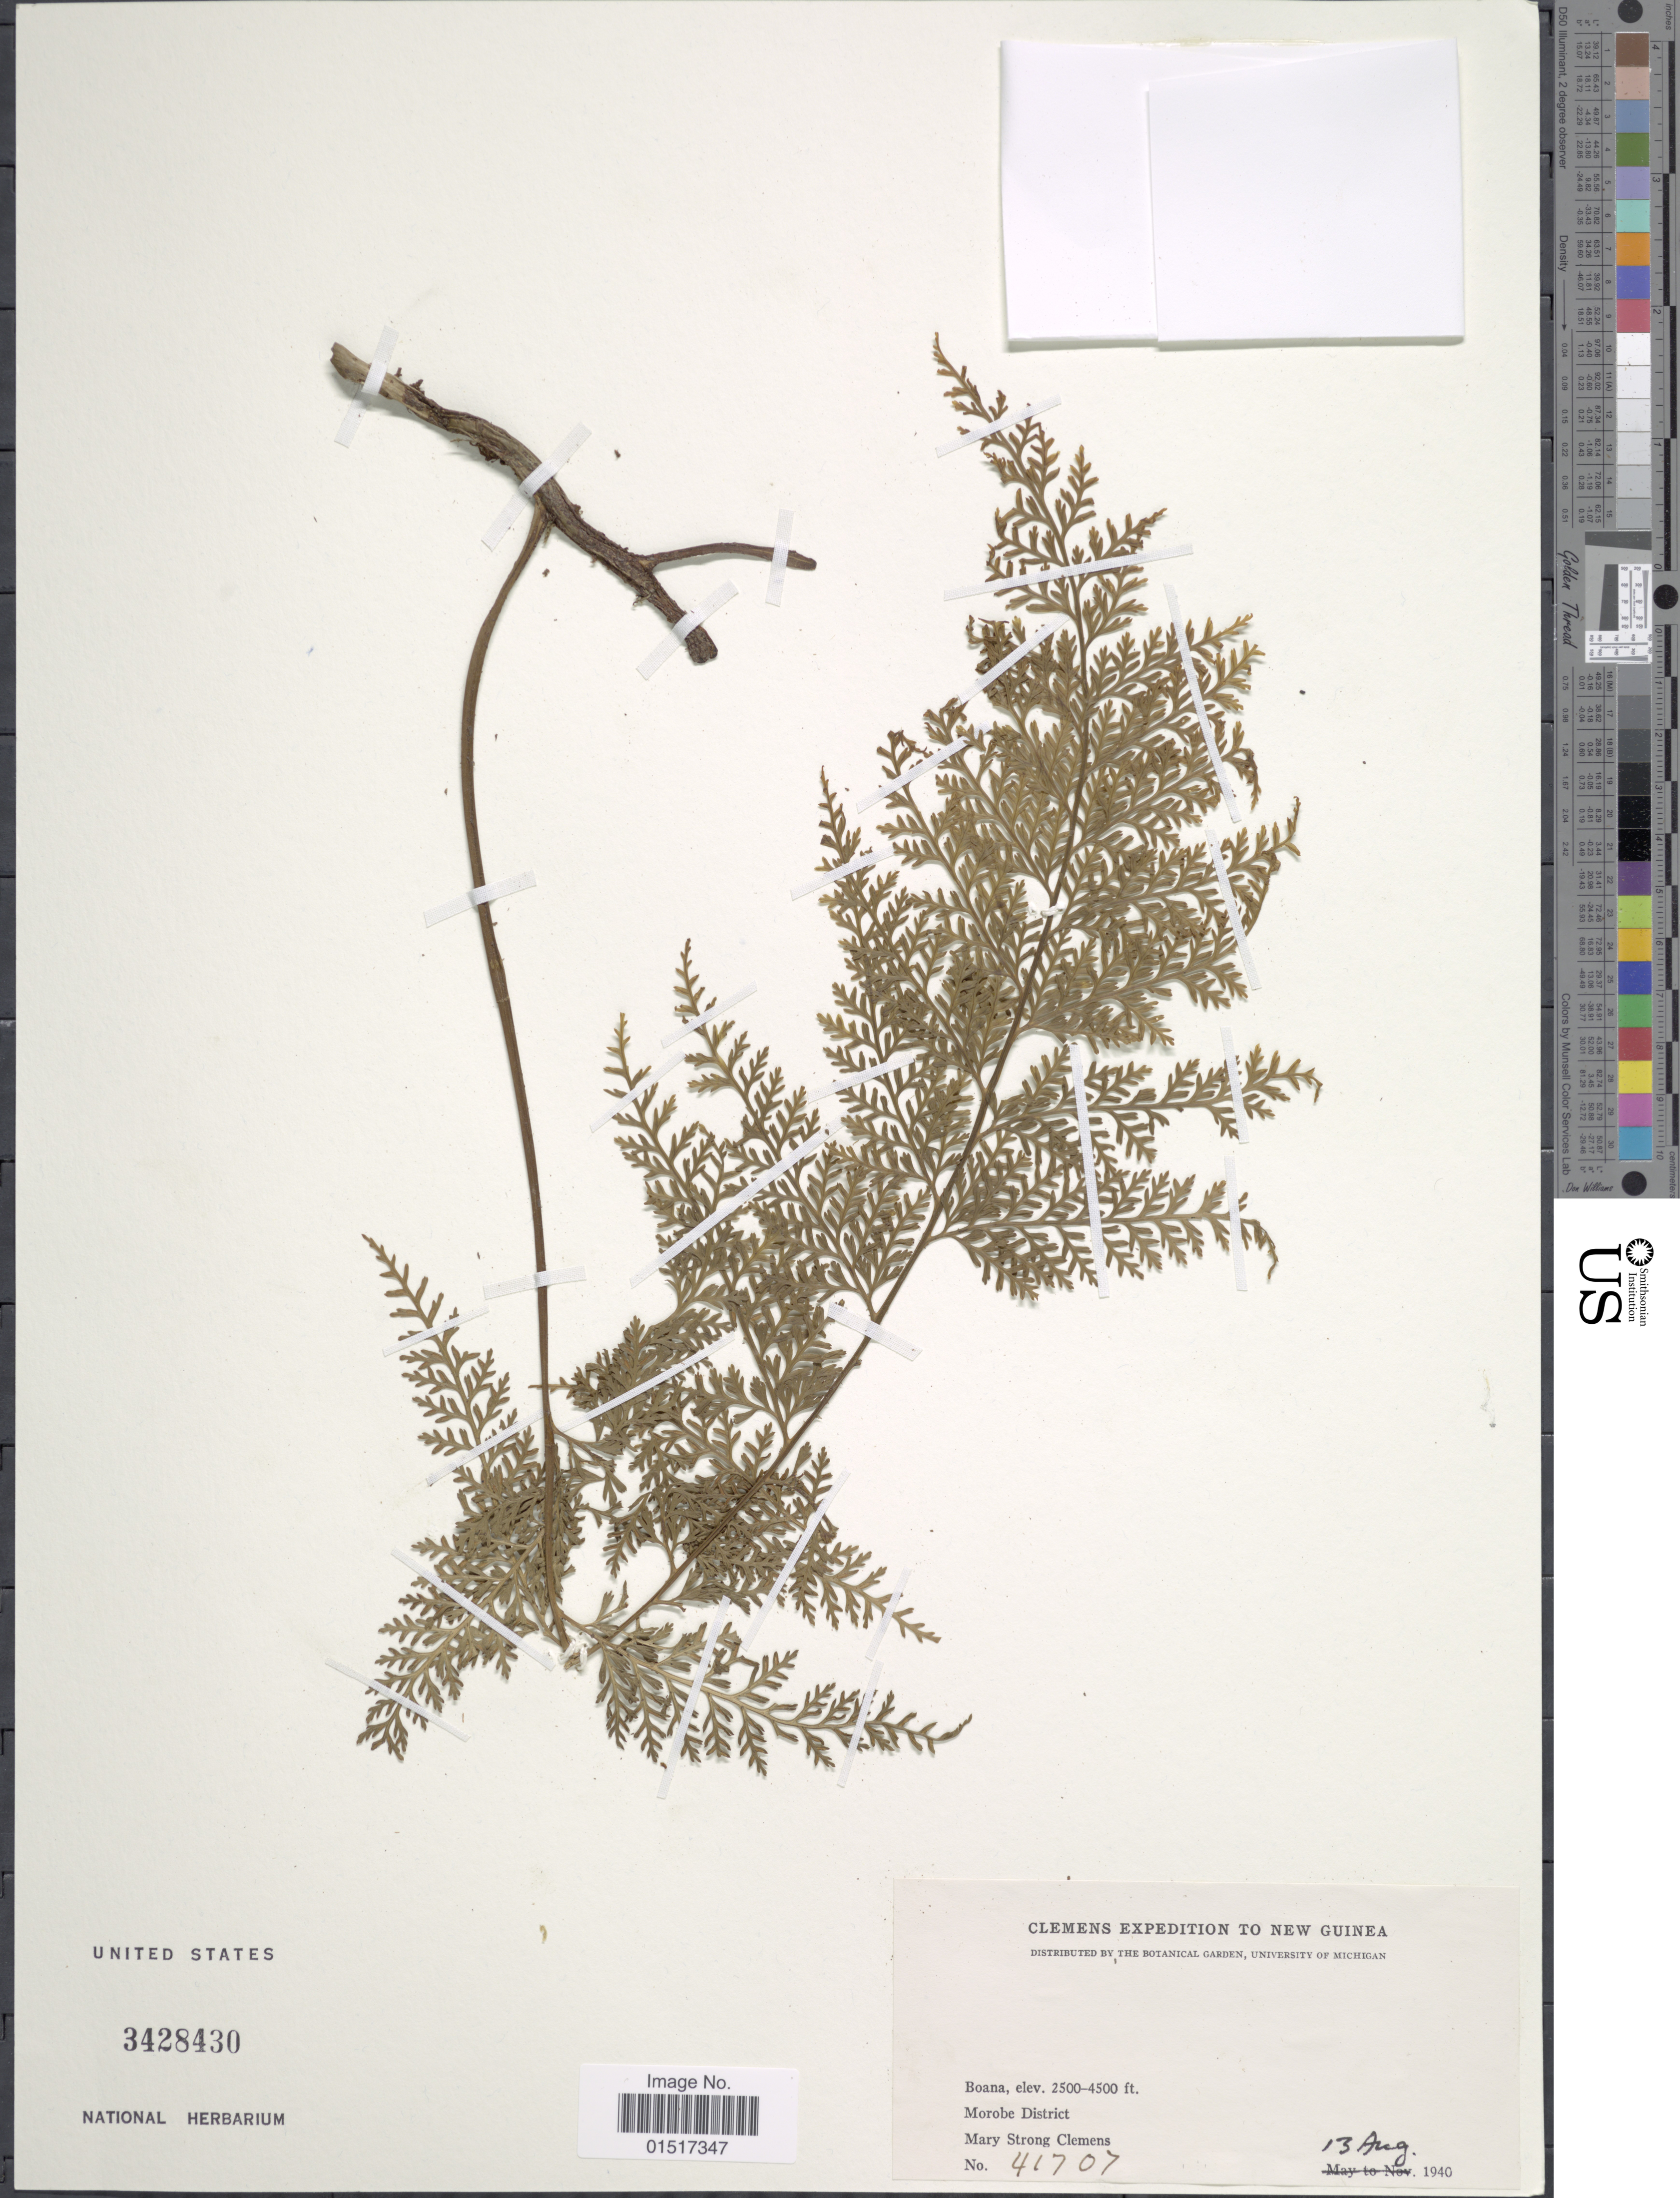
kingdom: Plantae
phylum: Tracheophyta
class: Polypodiopsida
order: Polypodiales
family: Aspleniaceae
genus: Asplenium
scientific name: Asplenium sp.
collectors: M. S. Clemens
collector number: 41707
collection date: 1940-08-13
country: Papua New Guinea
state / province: Morobe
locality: New Guinea. Boana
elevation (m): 762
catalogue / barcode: US 3428430